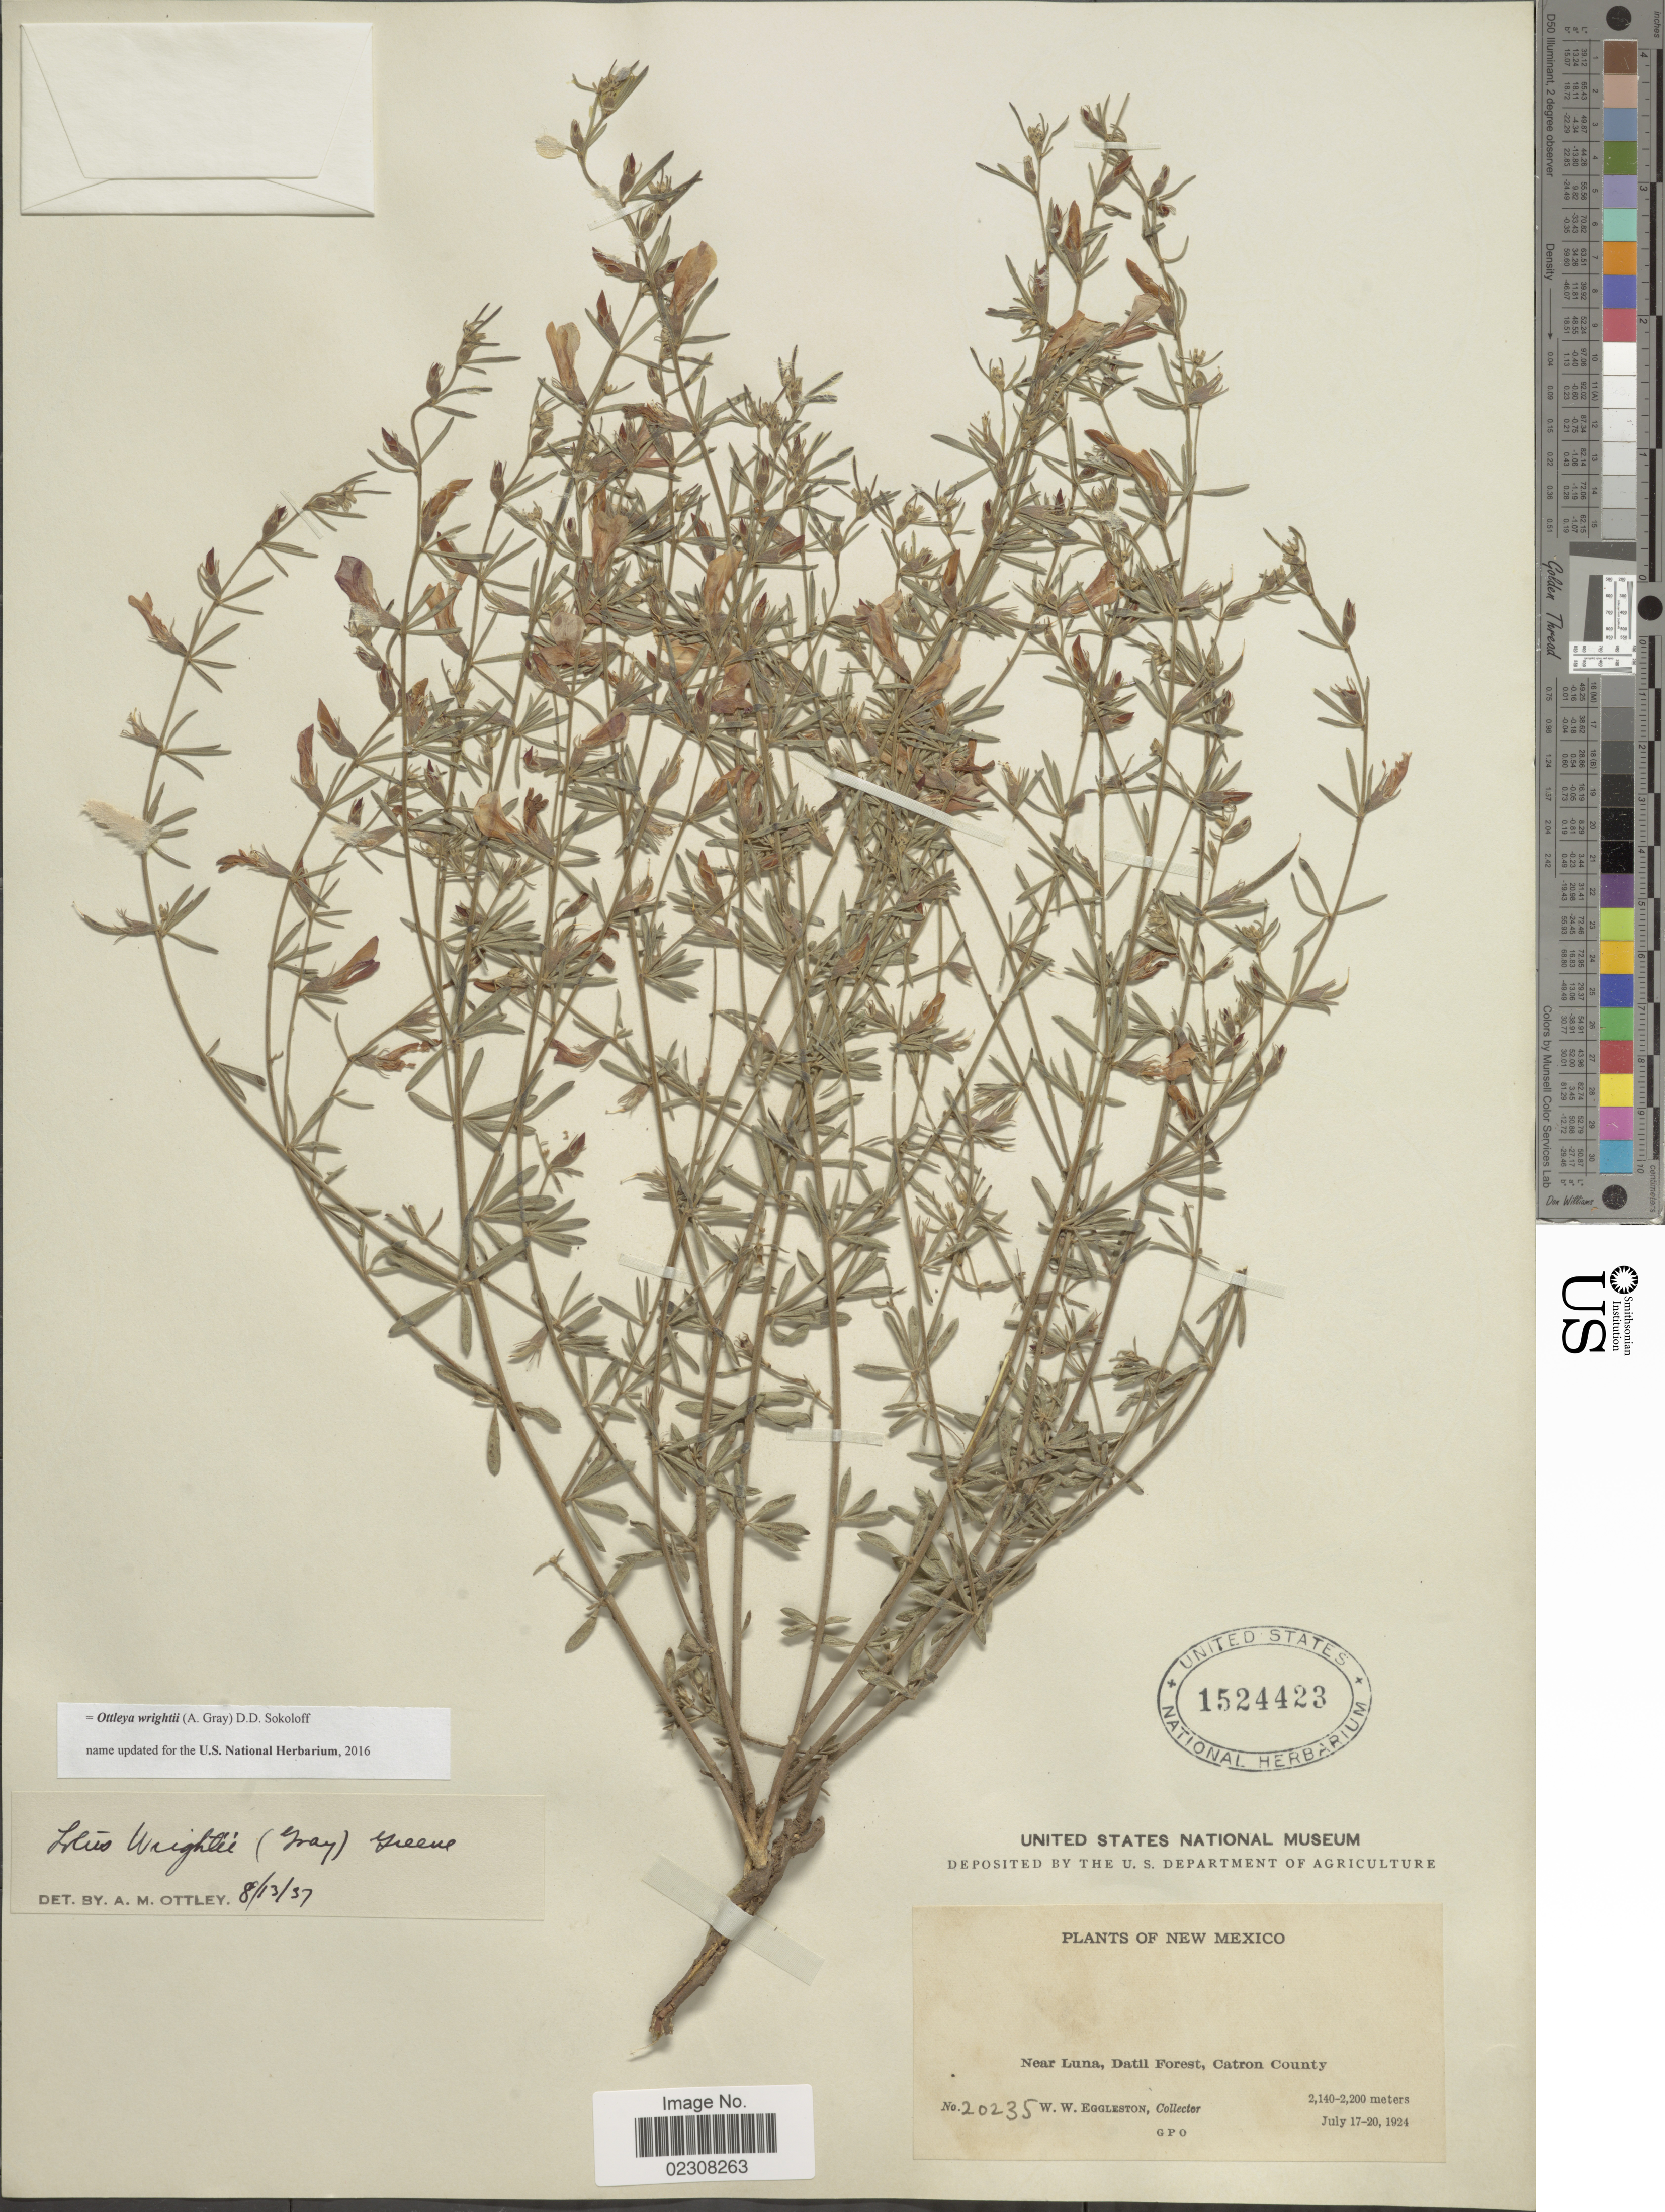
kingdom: Plantae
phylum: Tracheophyta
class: Magnoliopsida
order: Fabales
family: Fabaceae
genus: Ottleya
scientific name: Ottleya wrightii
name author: (A. Gray) D.D. Sokoloff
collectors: W. W. Eggleston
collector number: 20235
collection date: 1924-07-17/1924-07-20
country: United States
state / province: New Mexico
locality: Near Luna, Datil Forest, Catron County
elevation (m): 2140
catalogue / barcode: US 1524423